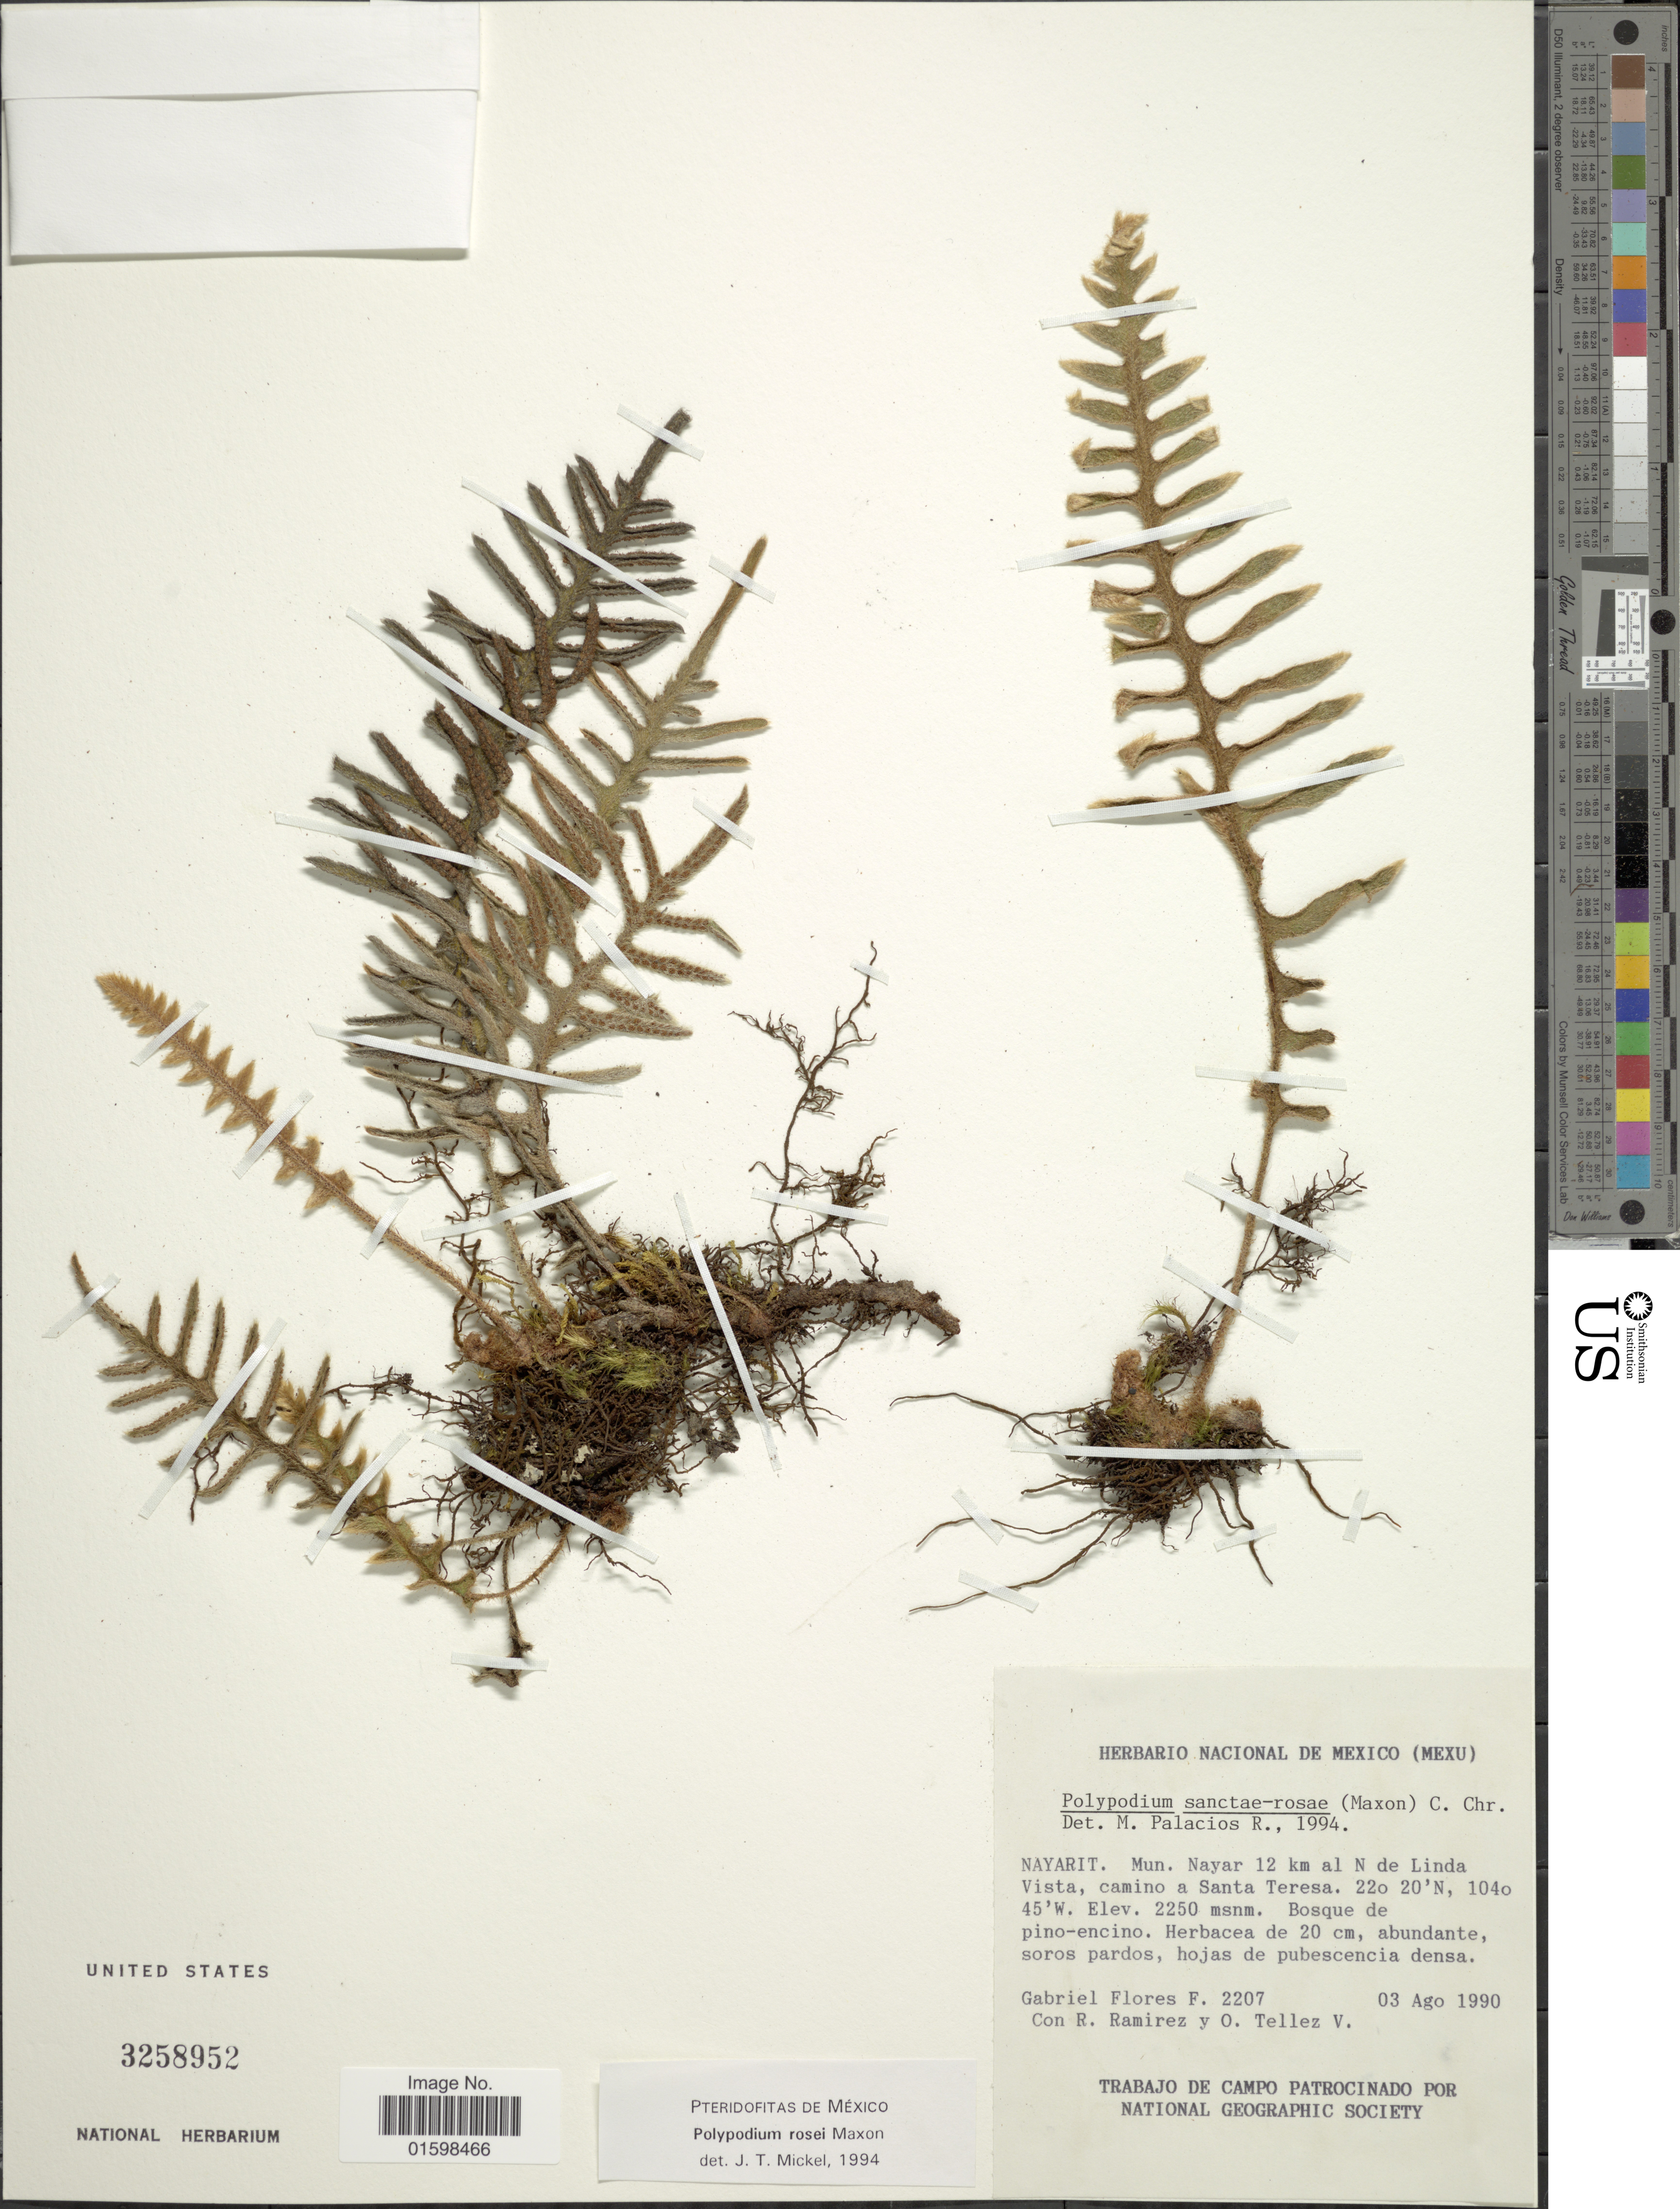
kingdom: Plantae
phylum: Tracheophyta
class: Polypodiopsida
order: Polypodiales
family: Polypodiaceae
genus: Pleopeltis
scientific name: Pleopeltis rosei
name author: (Maxon) A.R. Sm. & Tejero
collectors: G. Flores F., C. Ramirez & O. Tellez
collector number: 2207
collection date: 1990-08-03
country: Mexico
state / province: Nayarit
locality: Mun. nayar 12 km al N de Linda Vista, camino a Santa Teresa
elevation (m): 2250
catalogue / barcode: US 3258952